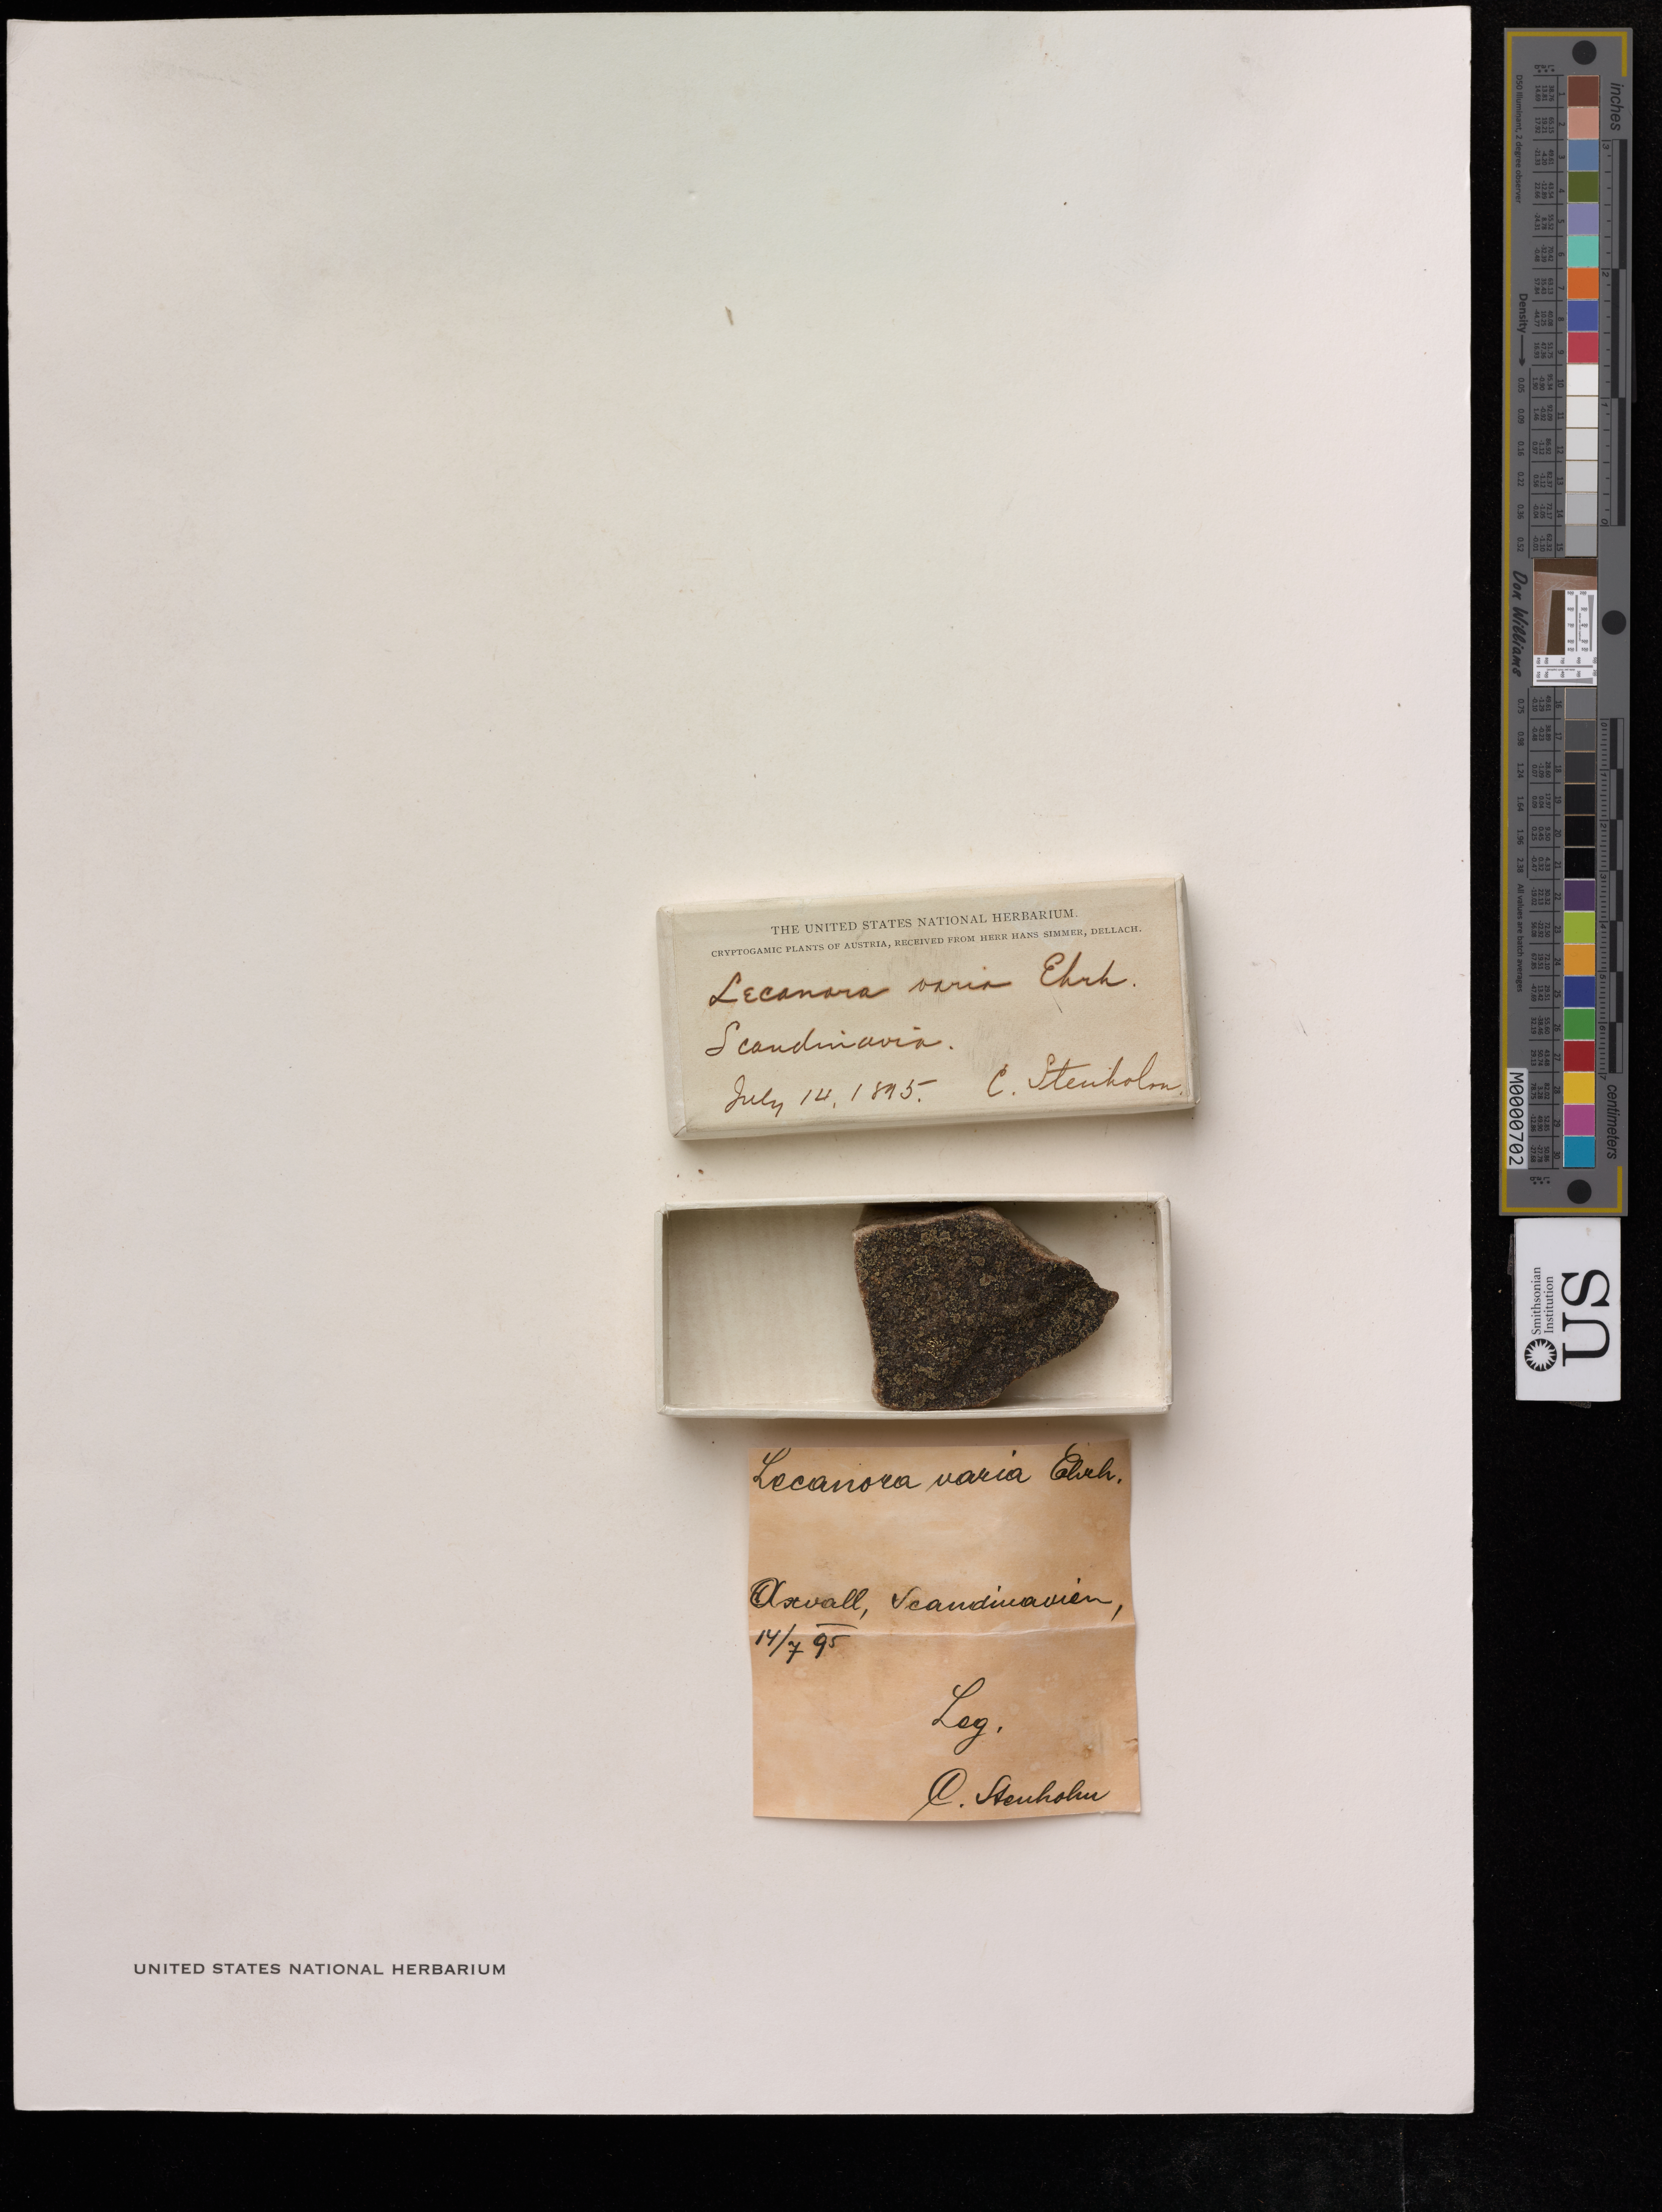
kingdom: Fungi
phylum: Ascomycota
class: Lecanoromycetes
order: Lecanorales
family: Lecanoraceae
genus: Lecanora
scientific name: Lecanora varia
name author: (Hoffm.) Ach.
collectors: C. Stenholm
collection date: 1895-07-14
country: Sweden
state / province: Västra Götaland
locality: Axvall.